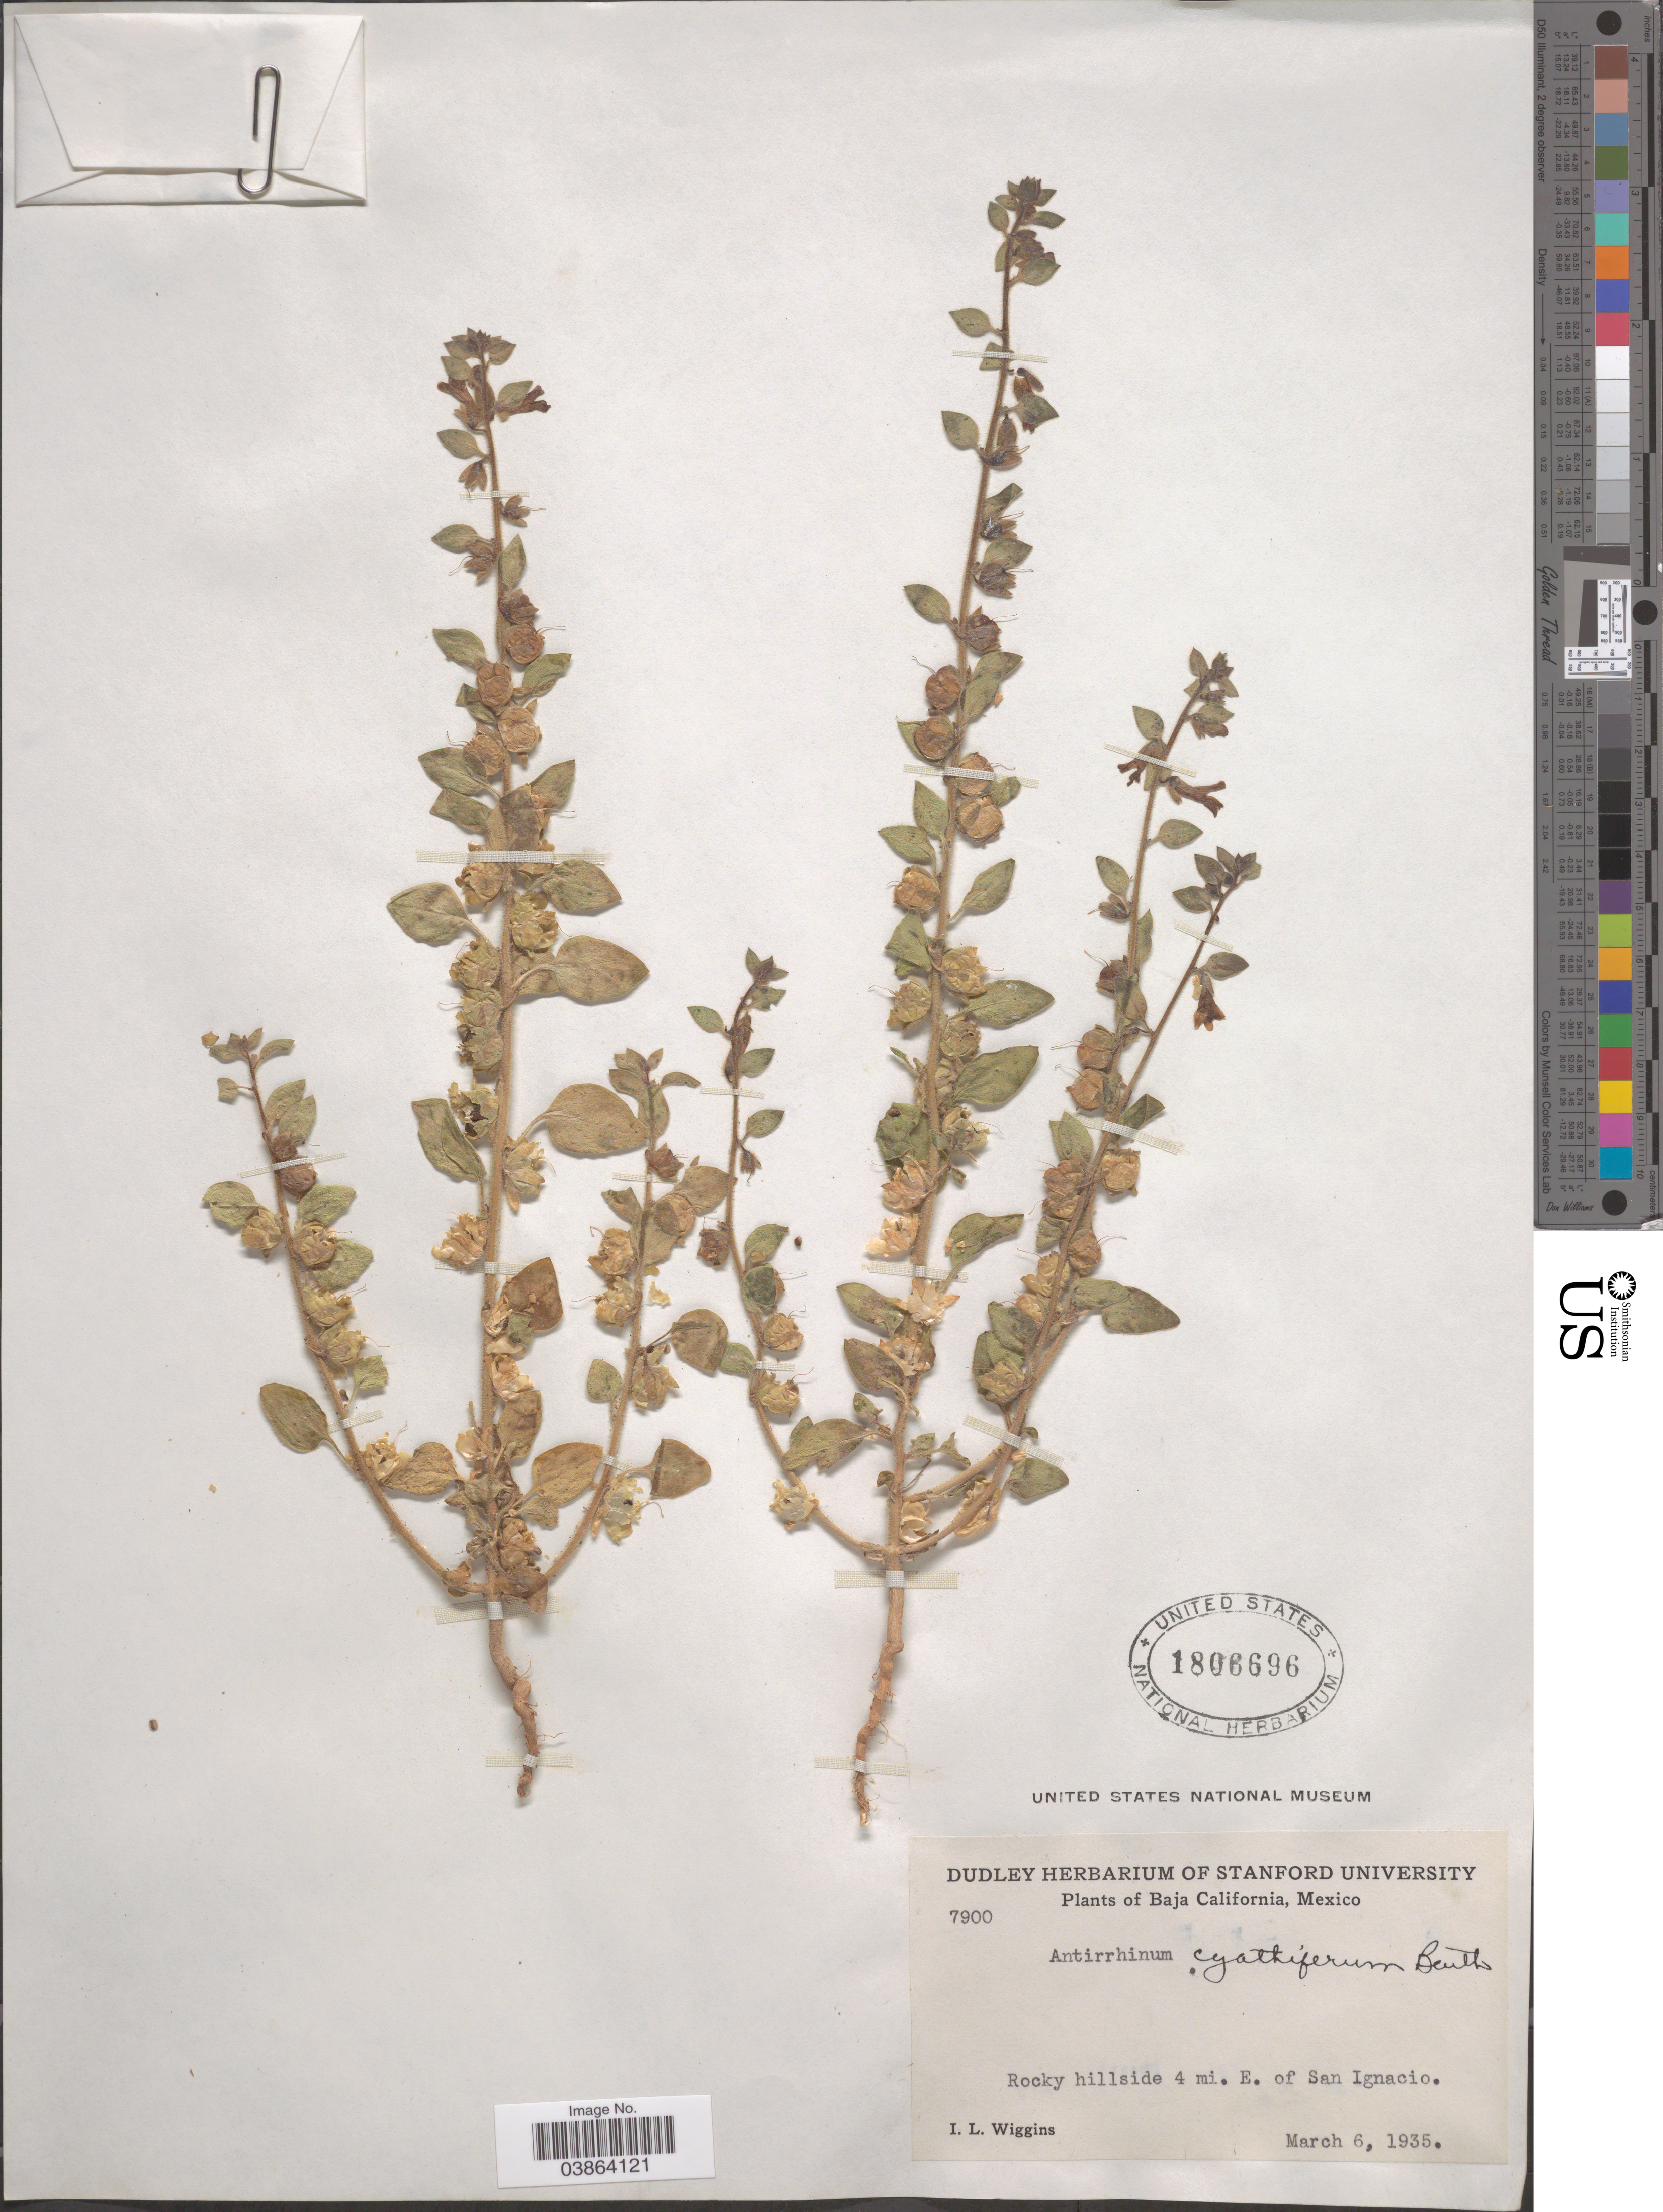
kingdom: Plantae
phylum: Tracheophyta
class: Magnoliopsida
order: Lamiales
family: Plantaginaceae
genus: Pseudorontium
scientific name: Pseudorontium cyathiferum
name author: (Benth.) Rothm.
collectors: I. L. Wiggins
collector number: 7900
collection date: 1935-03-06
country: Mexico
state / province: Baja California Sur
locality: Rocky hillside 4 mi. E. of San Ignacio.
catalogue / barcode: US 1806696